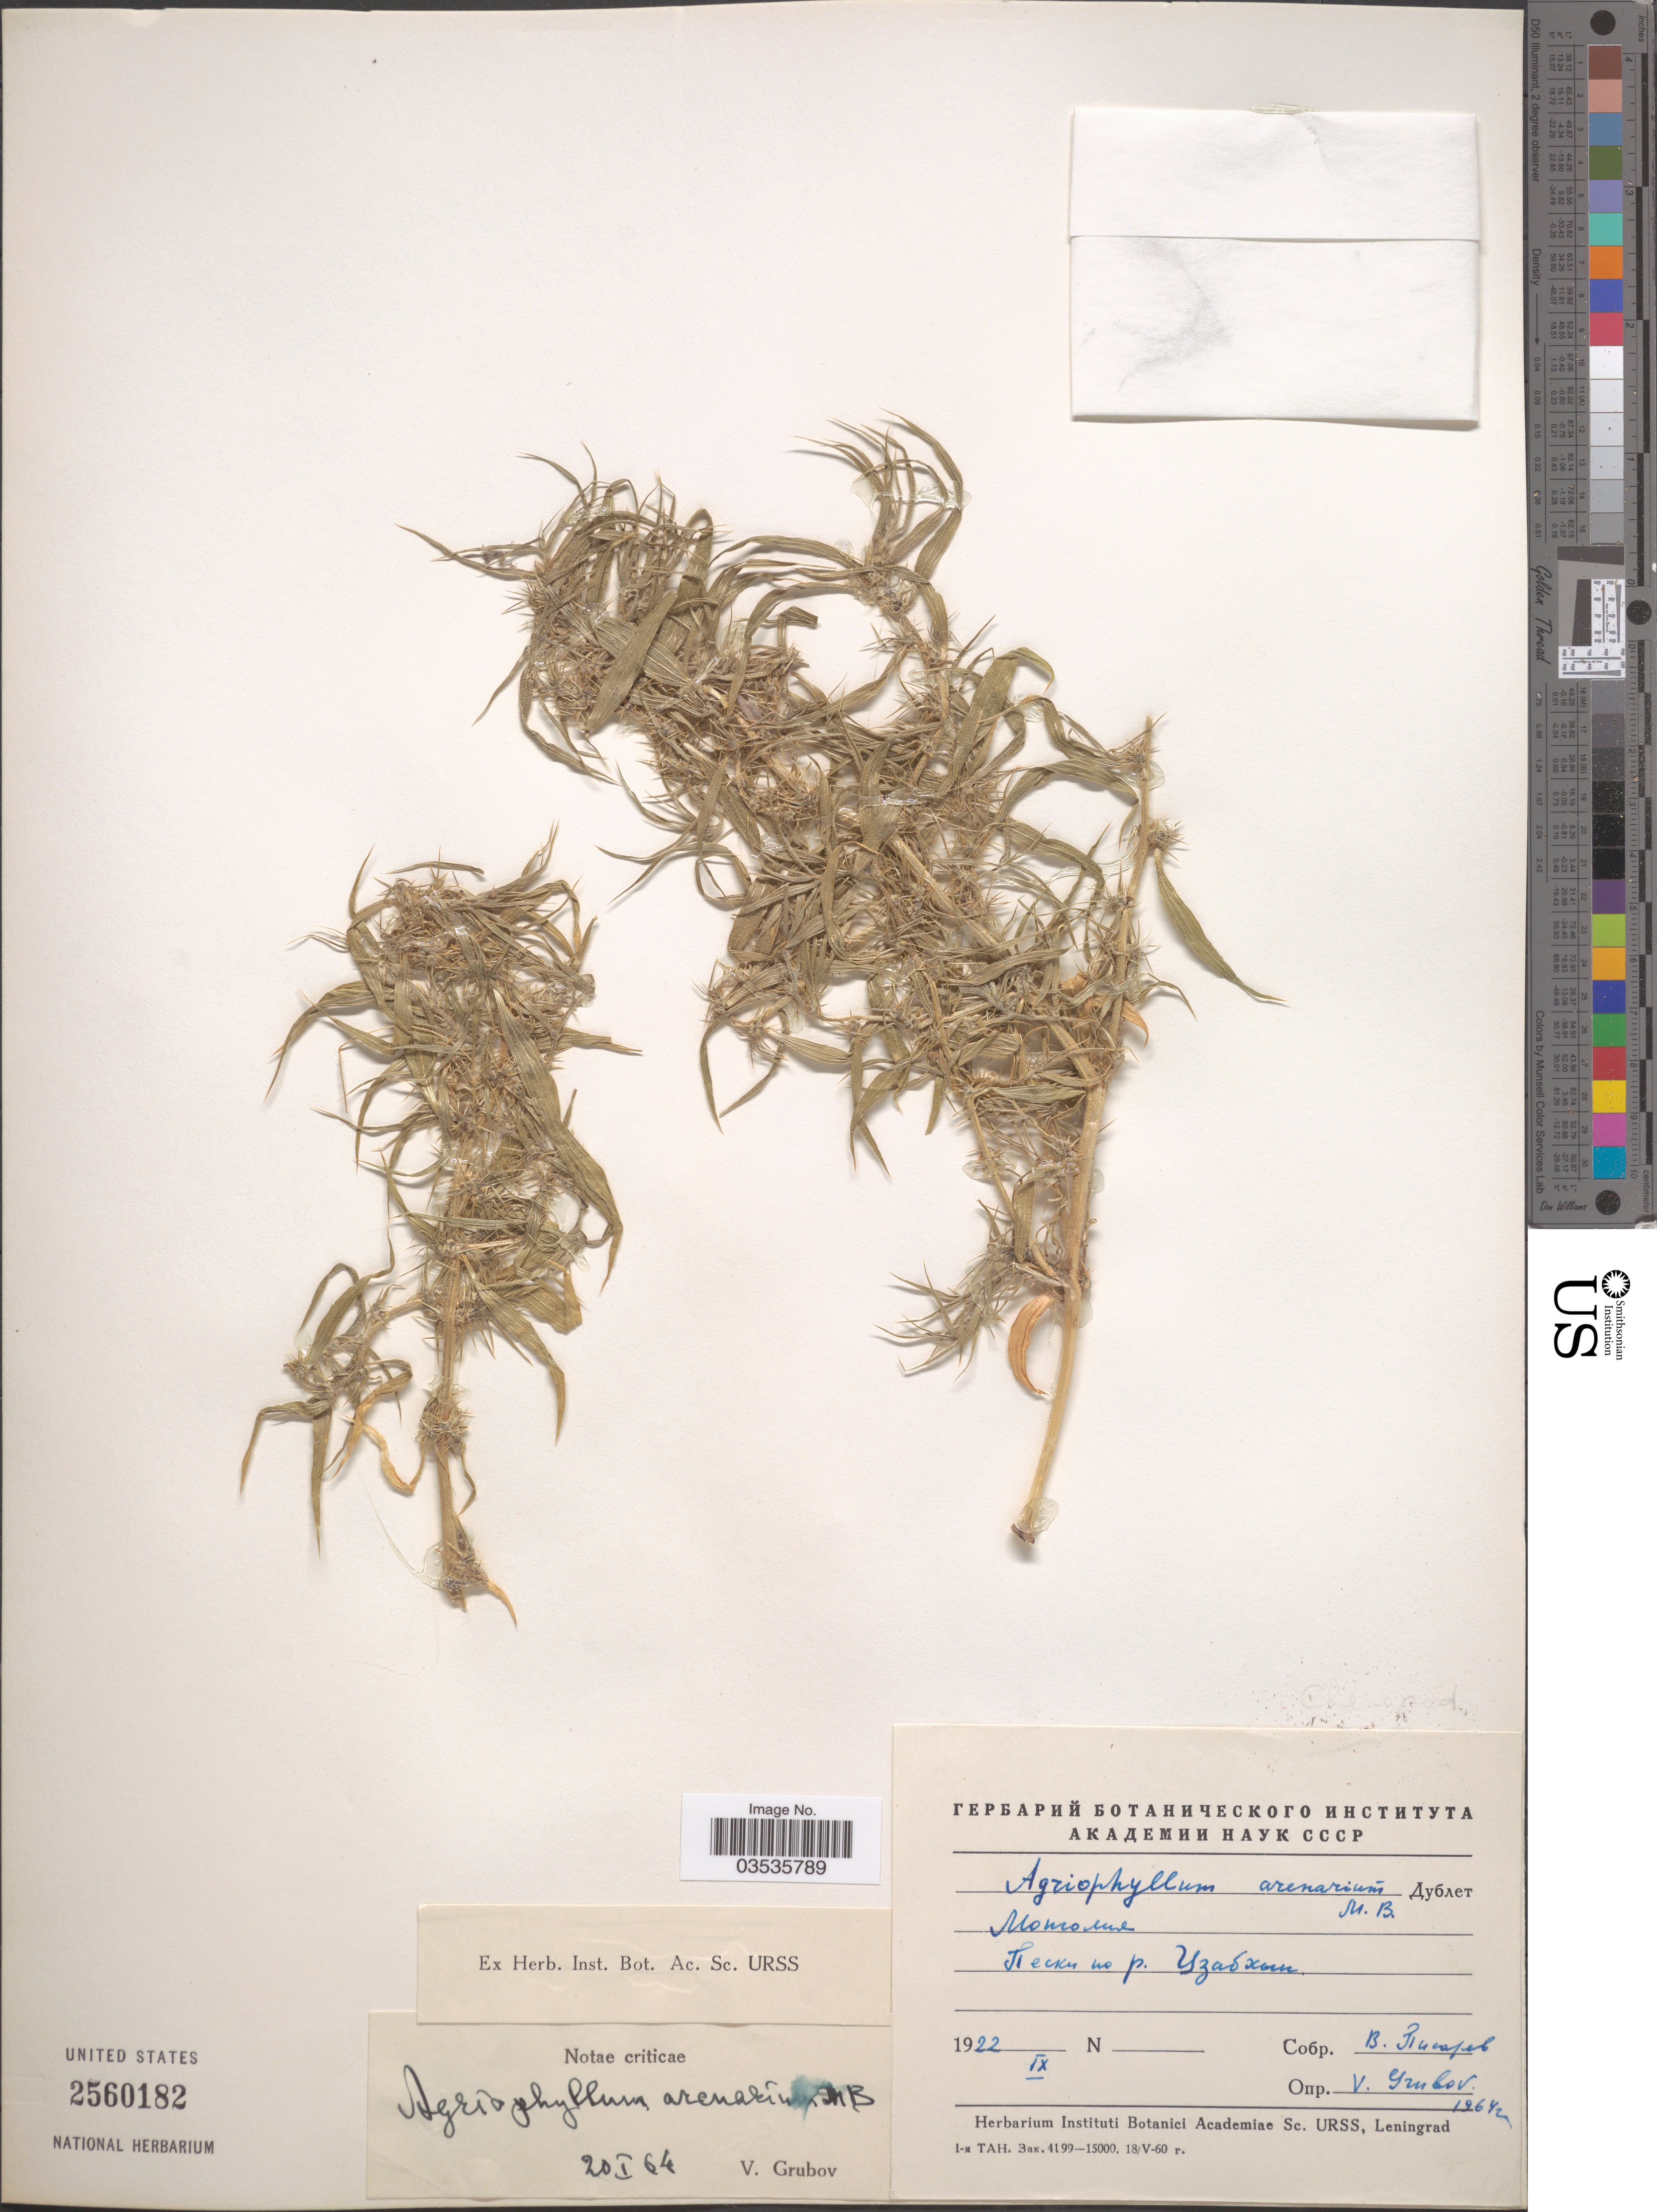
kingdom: Plantae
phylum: Tracheophyta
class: Magnoliopsida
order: Caryophyllales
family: Amaranthaceae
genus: Agriophyllum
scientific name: Agriophyllum arenarium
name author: Bunge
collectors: V. Pisarev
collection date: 1922-09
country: Mongolia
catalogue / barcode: US 2560182